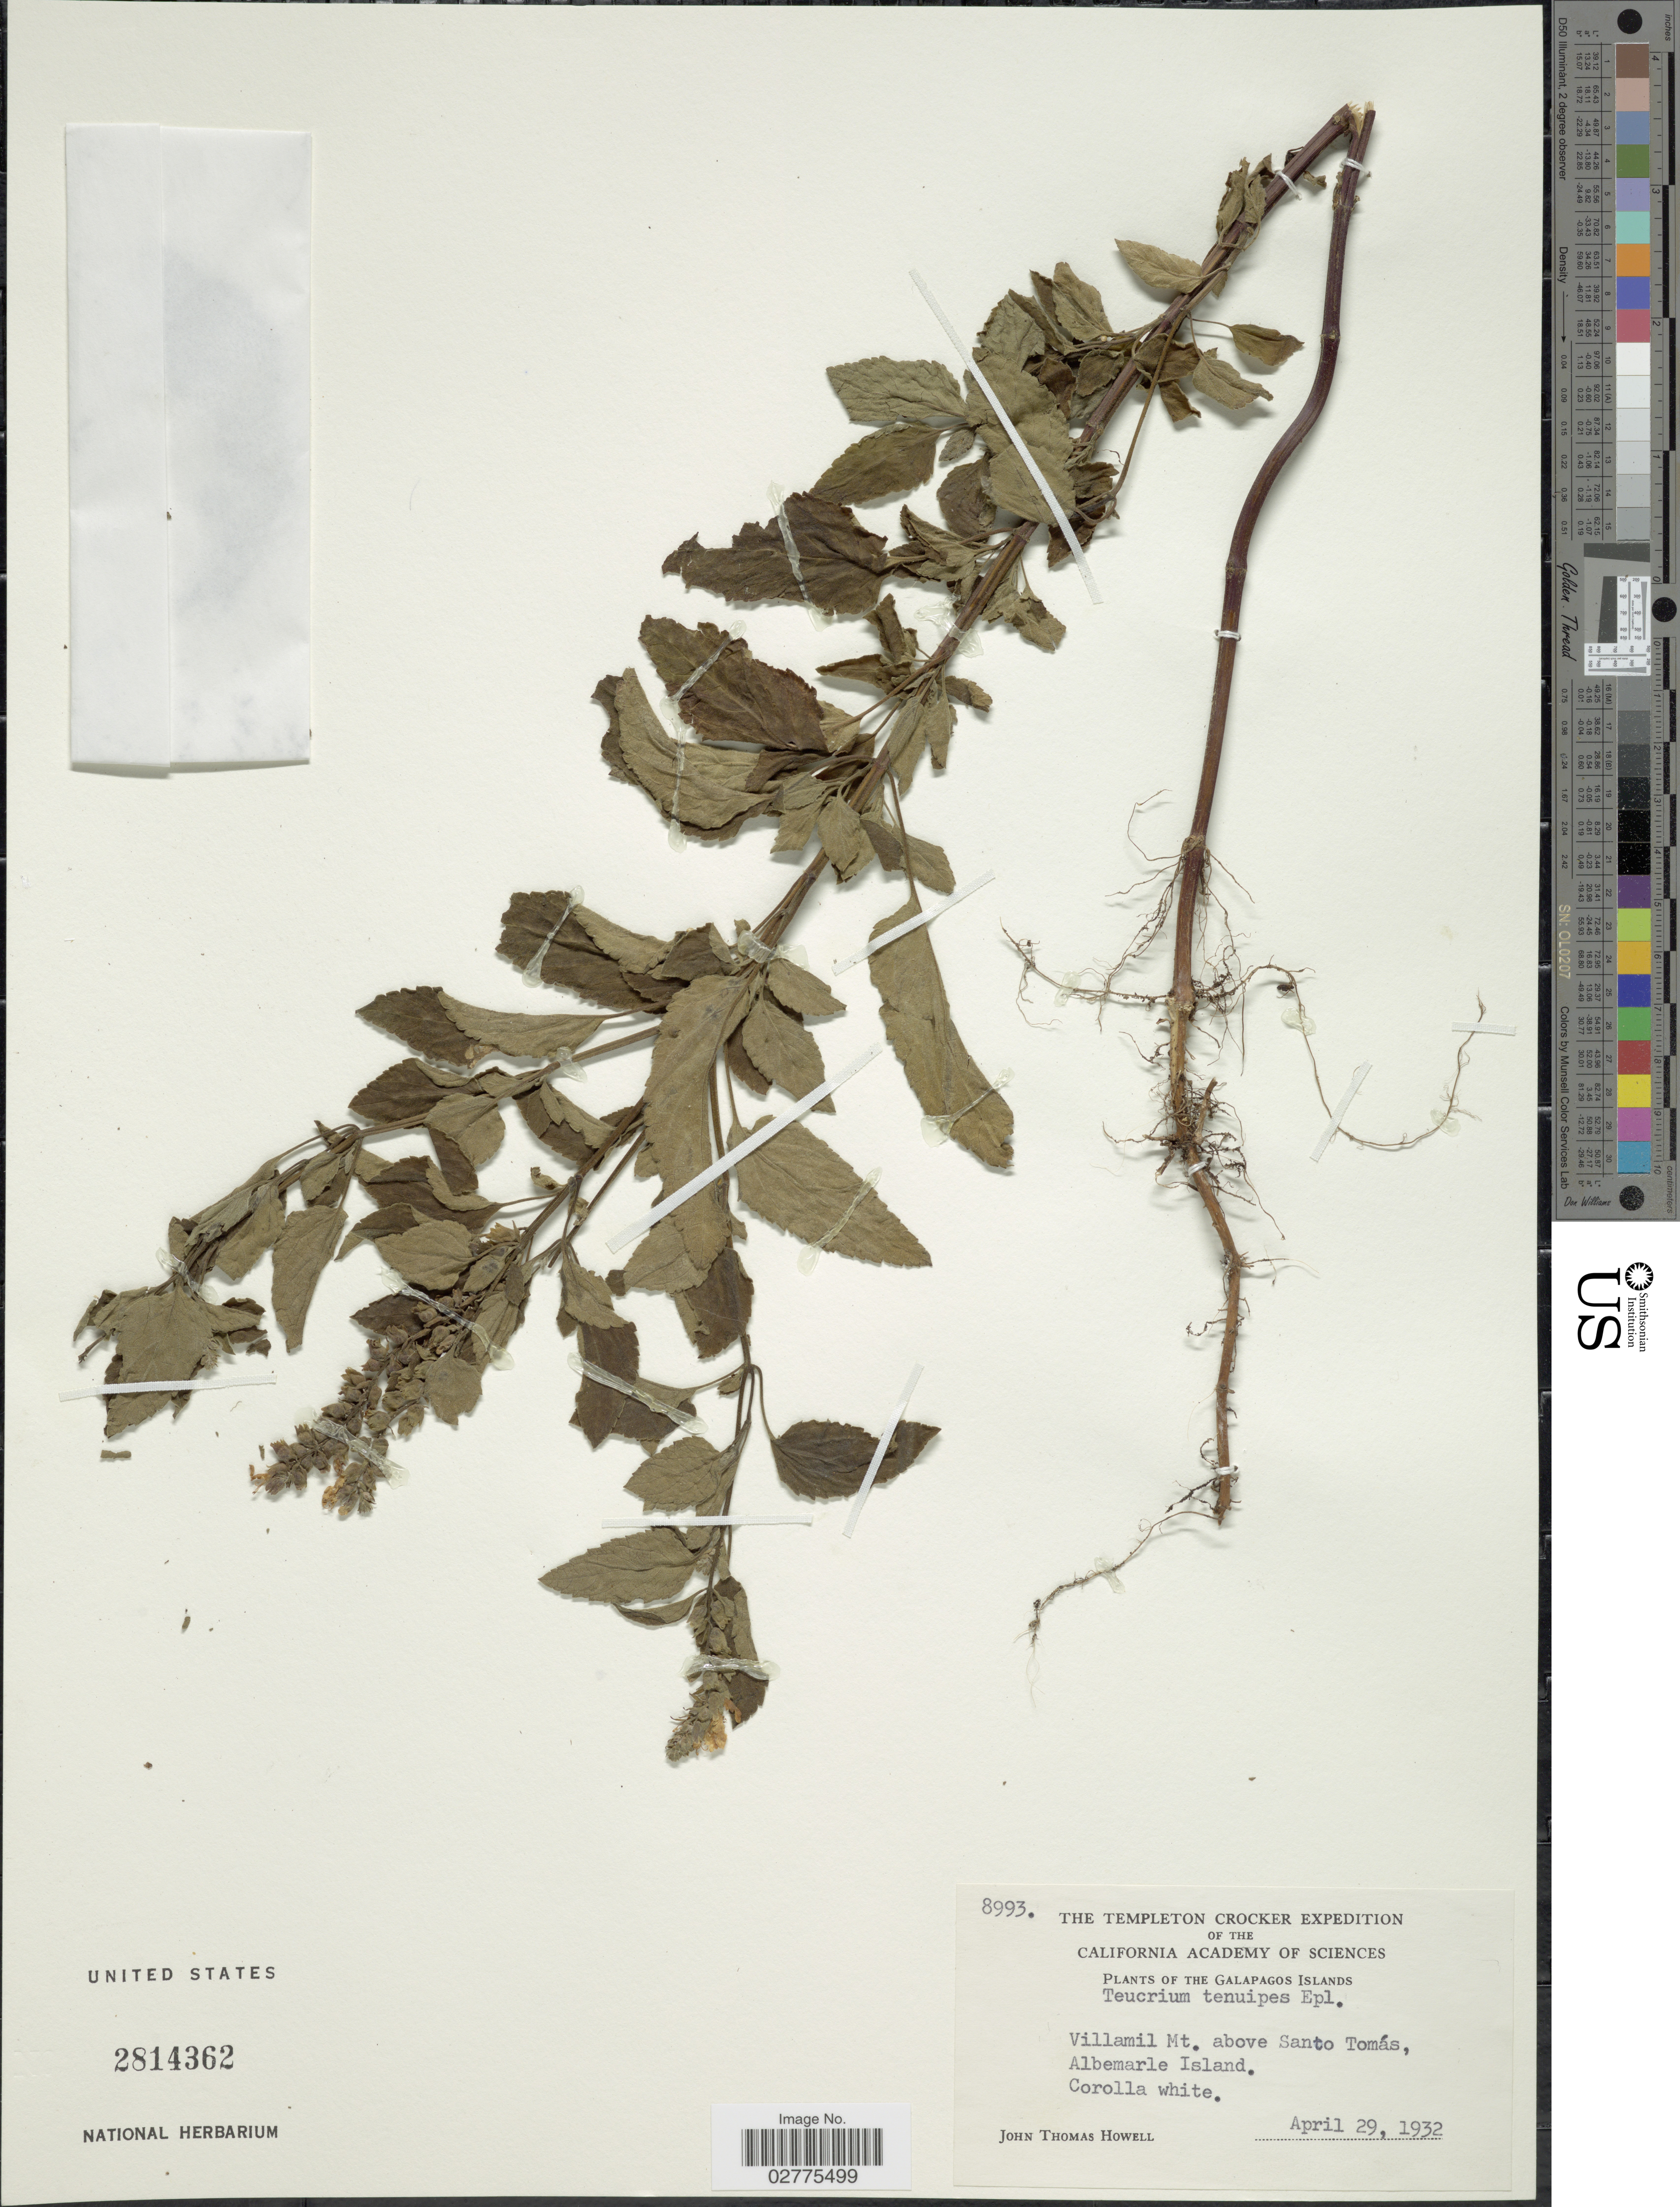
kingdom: Plantae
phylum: Tracheophyta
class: Magnoliopsida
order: Lamiales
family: Lamiaceae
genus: Teucrium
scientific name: Teucrium tenuipes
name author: Epling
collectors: J. T. Howell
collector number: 8993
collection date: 1932-04-29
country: Ecuador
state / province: Colón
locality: The Galapagos Islands, Villamil Mt. above Santo Tomás, Albemarle Island.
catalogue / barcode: US 2814362